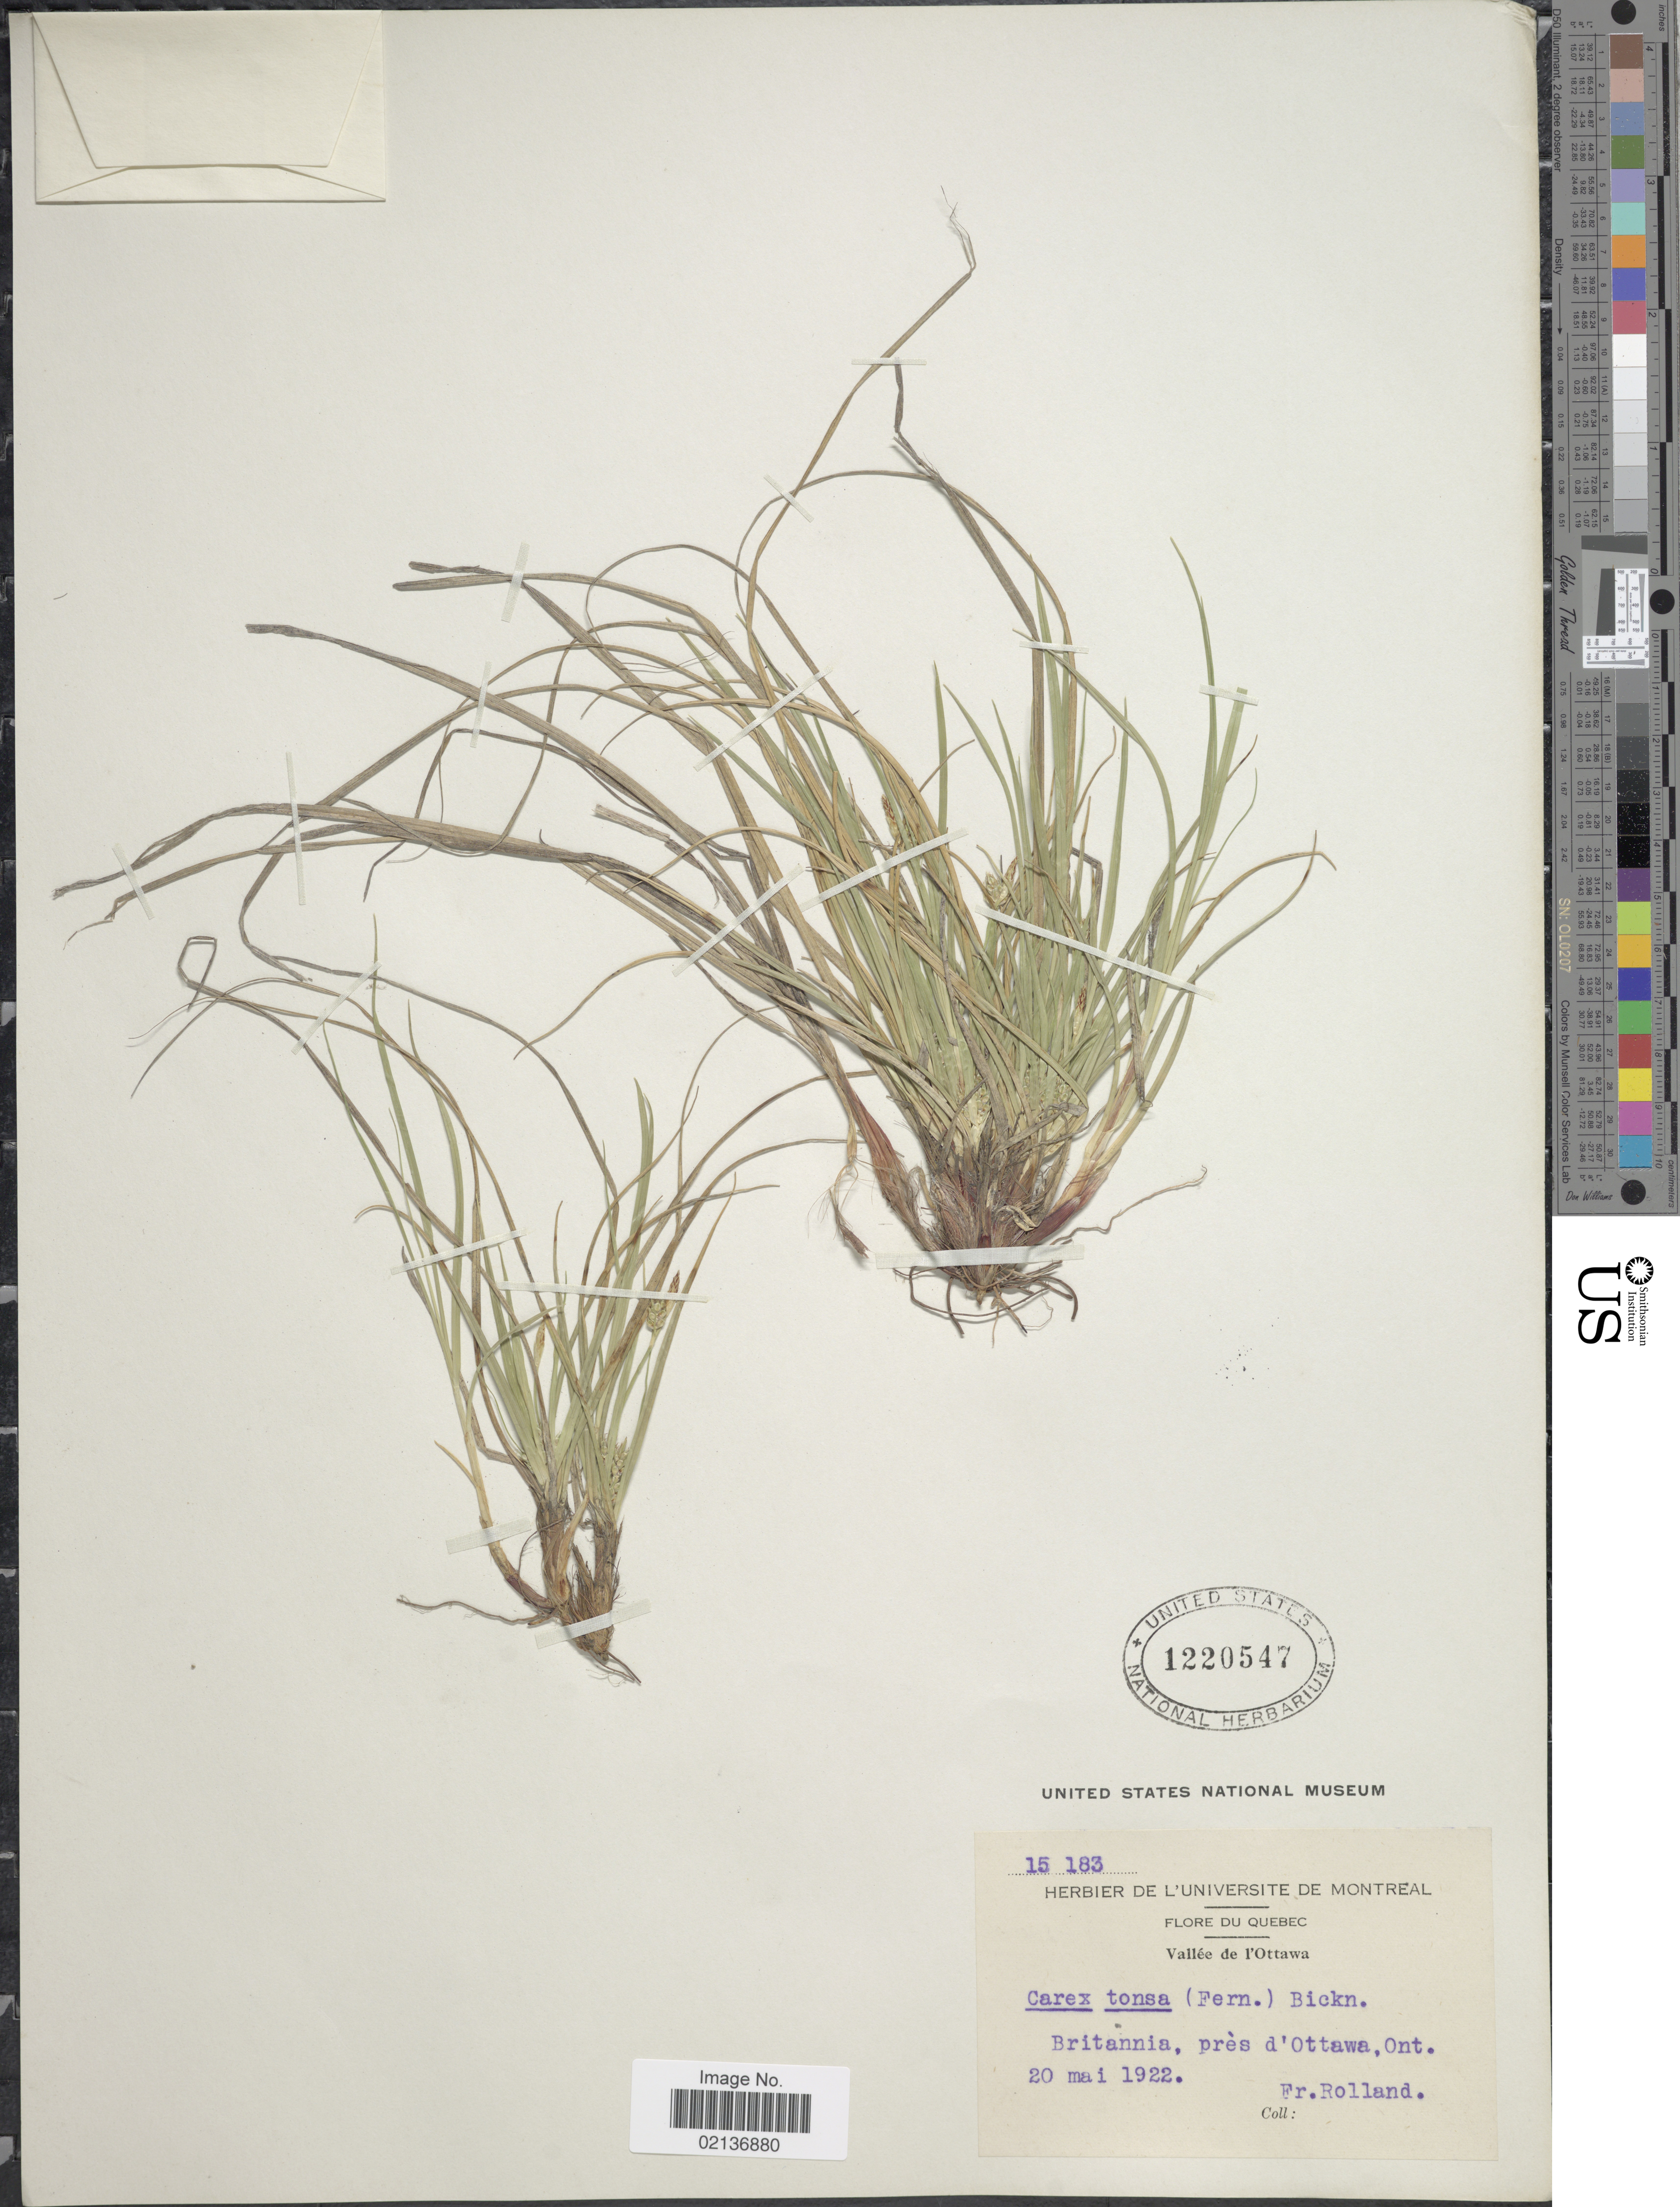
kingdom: Plantae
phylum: Tracheophyta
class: Liliopsida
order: Poales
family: Cyperaceae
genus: Carex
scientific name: Carex tonsa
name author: (Fernald) E.P. Bicknell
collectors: F. Rolland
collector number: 15183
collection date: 1922-05-20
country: Canada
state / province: Ontario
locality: Vallee de L'Ottawa, Brittania, pres d'Ottawa, Ont.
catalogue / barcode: US 1220547